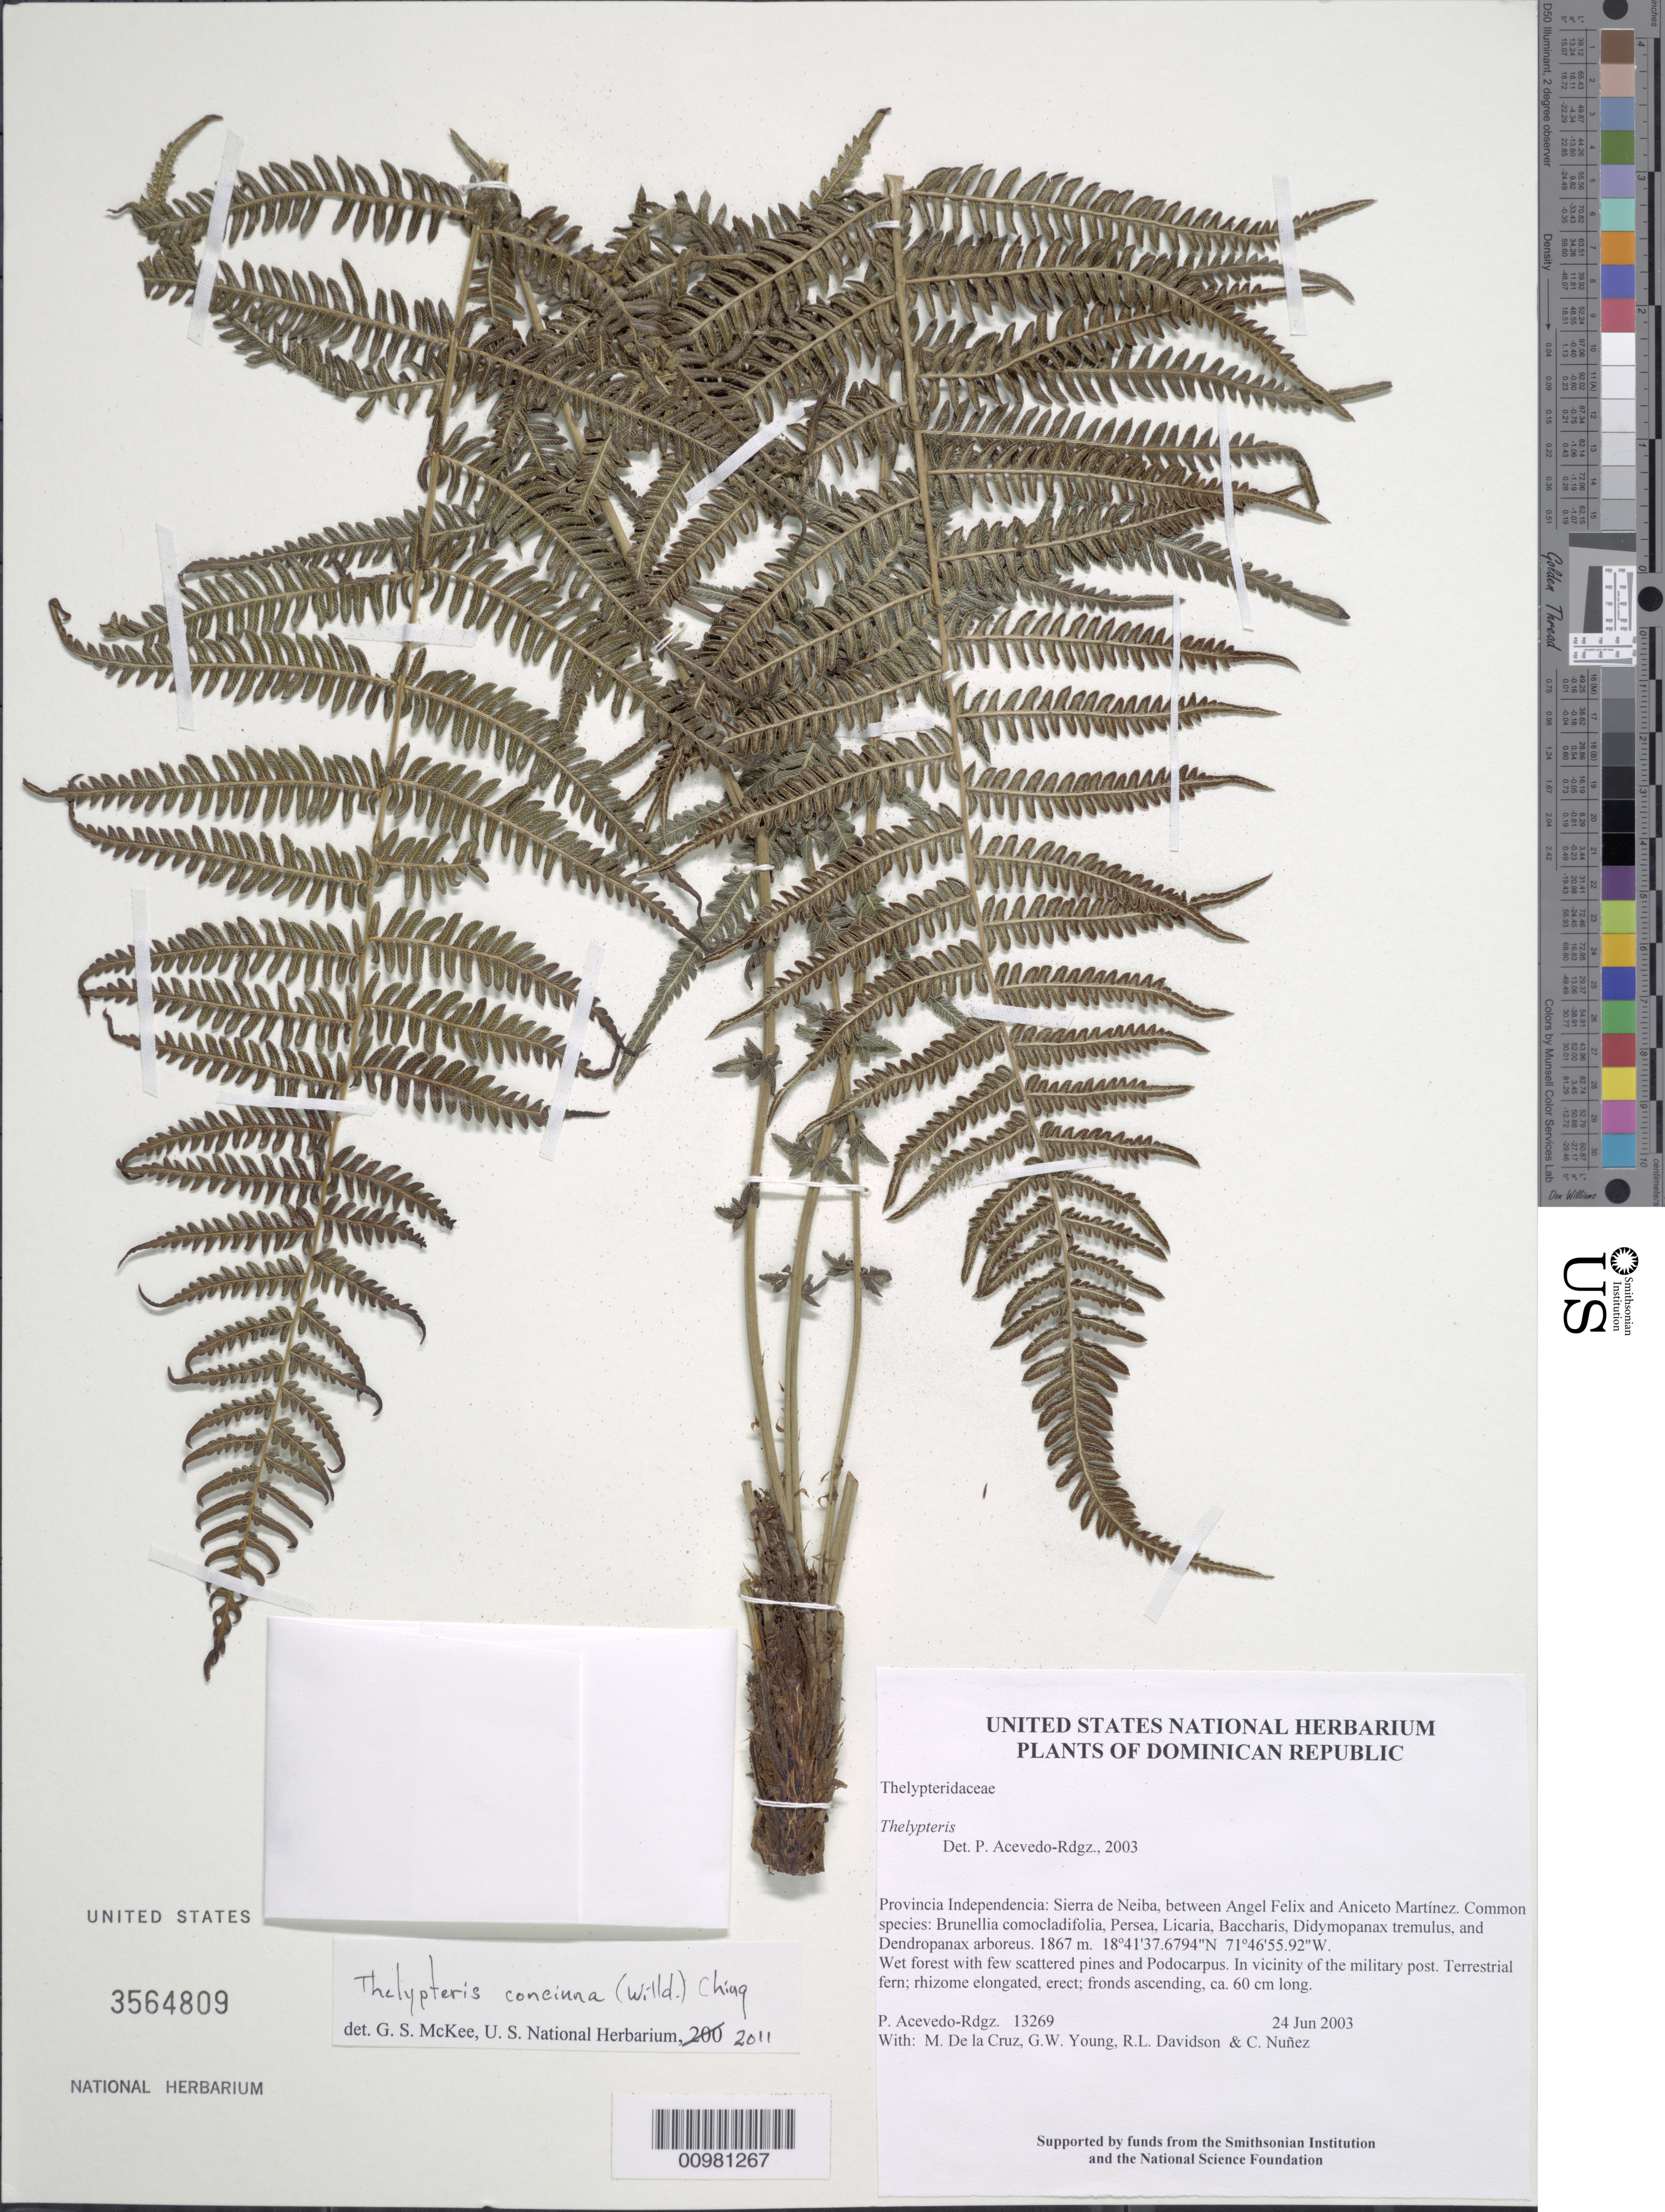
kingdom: Plantae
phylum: Tracheophyta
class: Polypodiopsida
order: Polypodiales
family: Thelypteridaceae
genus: Amauropelta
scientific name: Amauropelta concinna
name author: (Willd.) Pic. Serm.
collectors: P. Acevedo-Rodr., M. de la Cruz, J. Rawlins, G. Young, R. Davidson & C. Nunez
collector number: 13269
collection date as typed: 24 Jun 2003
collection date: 2003-06-24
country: Dominican Republic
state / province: Independencia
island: Hispaniola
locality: Sierra de Neiba, between Angel Felix and Aniceto Martínez. Common species: Brunellia comocladifolia, Persea, Licaria, Baccharis, Didymopanax tremulus, and Dendropanax arboreus.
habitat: Wet forest with few scattered pines and Podocarpus. In vicinity of the military post.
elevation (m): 1867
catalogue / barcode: US 3564809